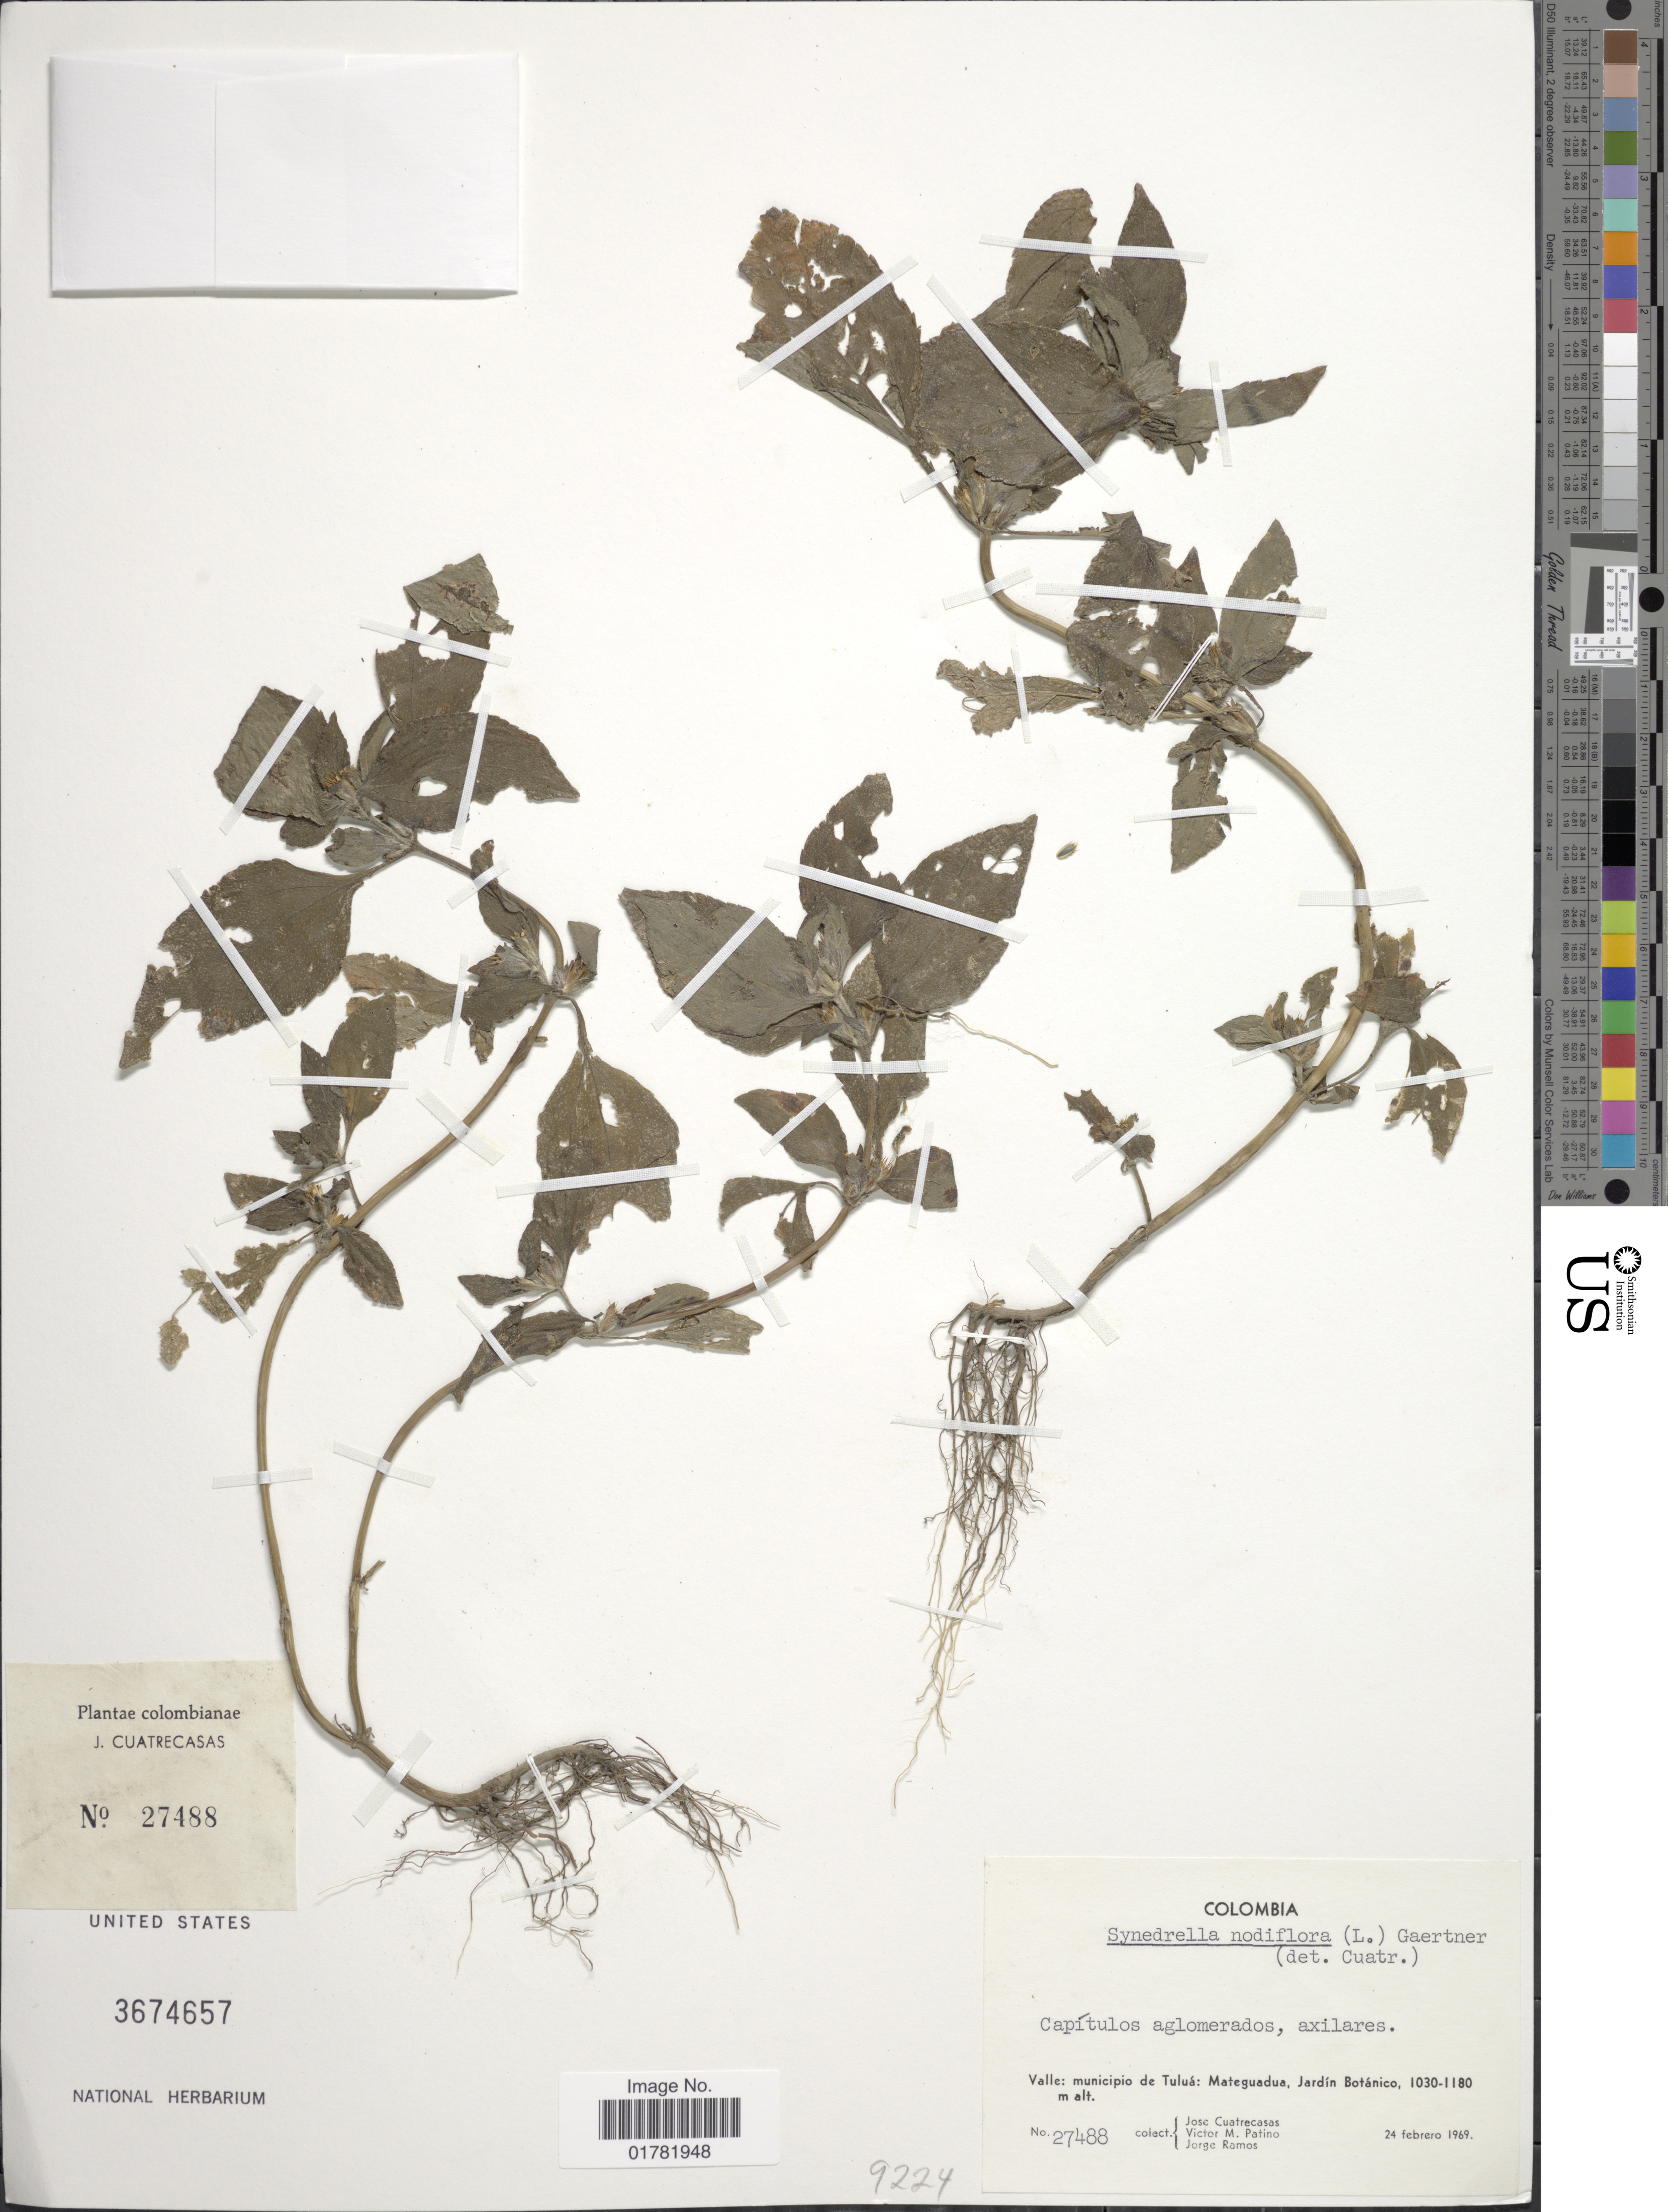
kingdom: Plantae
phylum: Tracheophyta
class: Magnoliopsida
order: Asterales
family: Asteraceae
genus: Synedrella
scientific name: Synedrella nodiflora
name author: (L.) Gaertn.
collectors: J. Cuatrecasas, V. M. Patiño & J. Ramos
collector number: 27488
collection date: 1969-02-24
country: Colombia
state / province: Valle del Cauca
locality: Municipio de Tuluá: Mateguadua, Jardín Botánico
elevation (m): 1030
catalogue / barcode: US 3674657